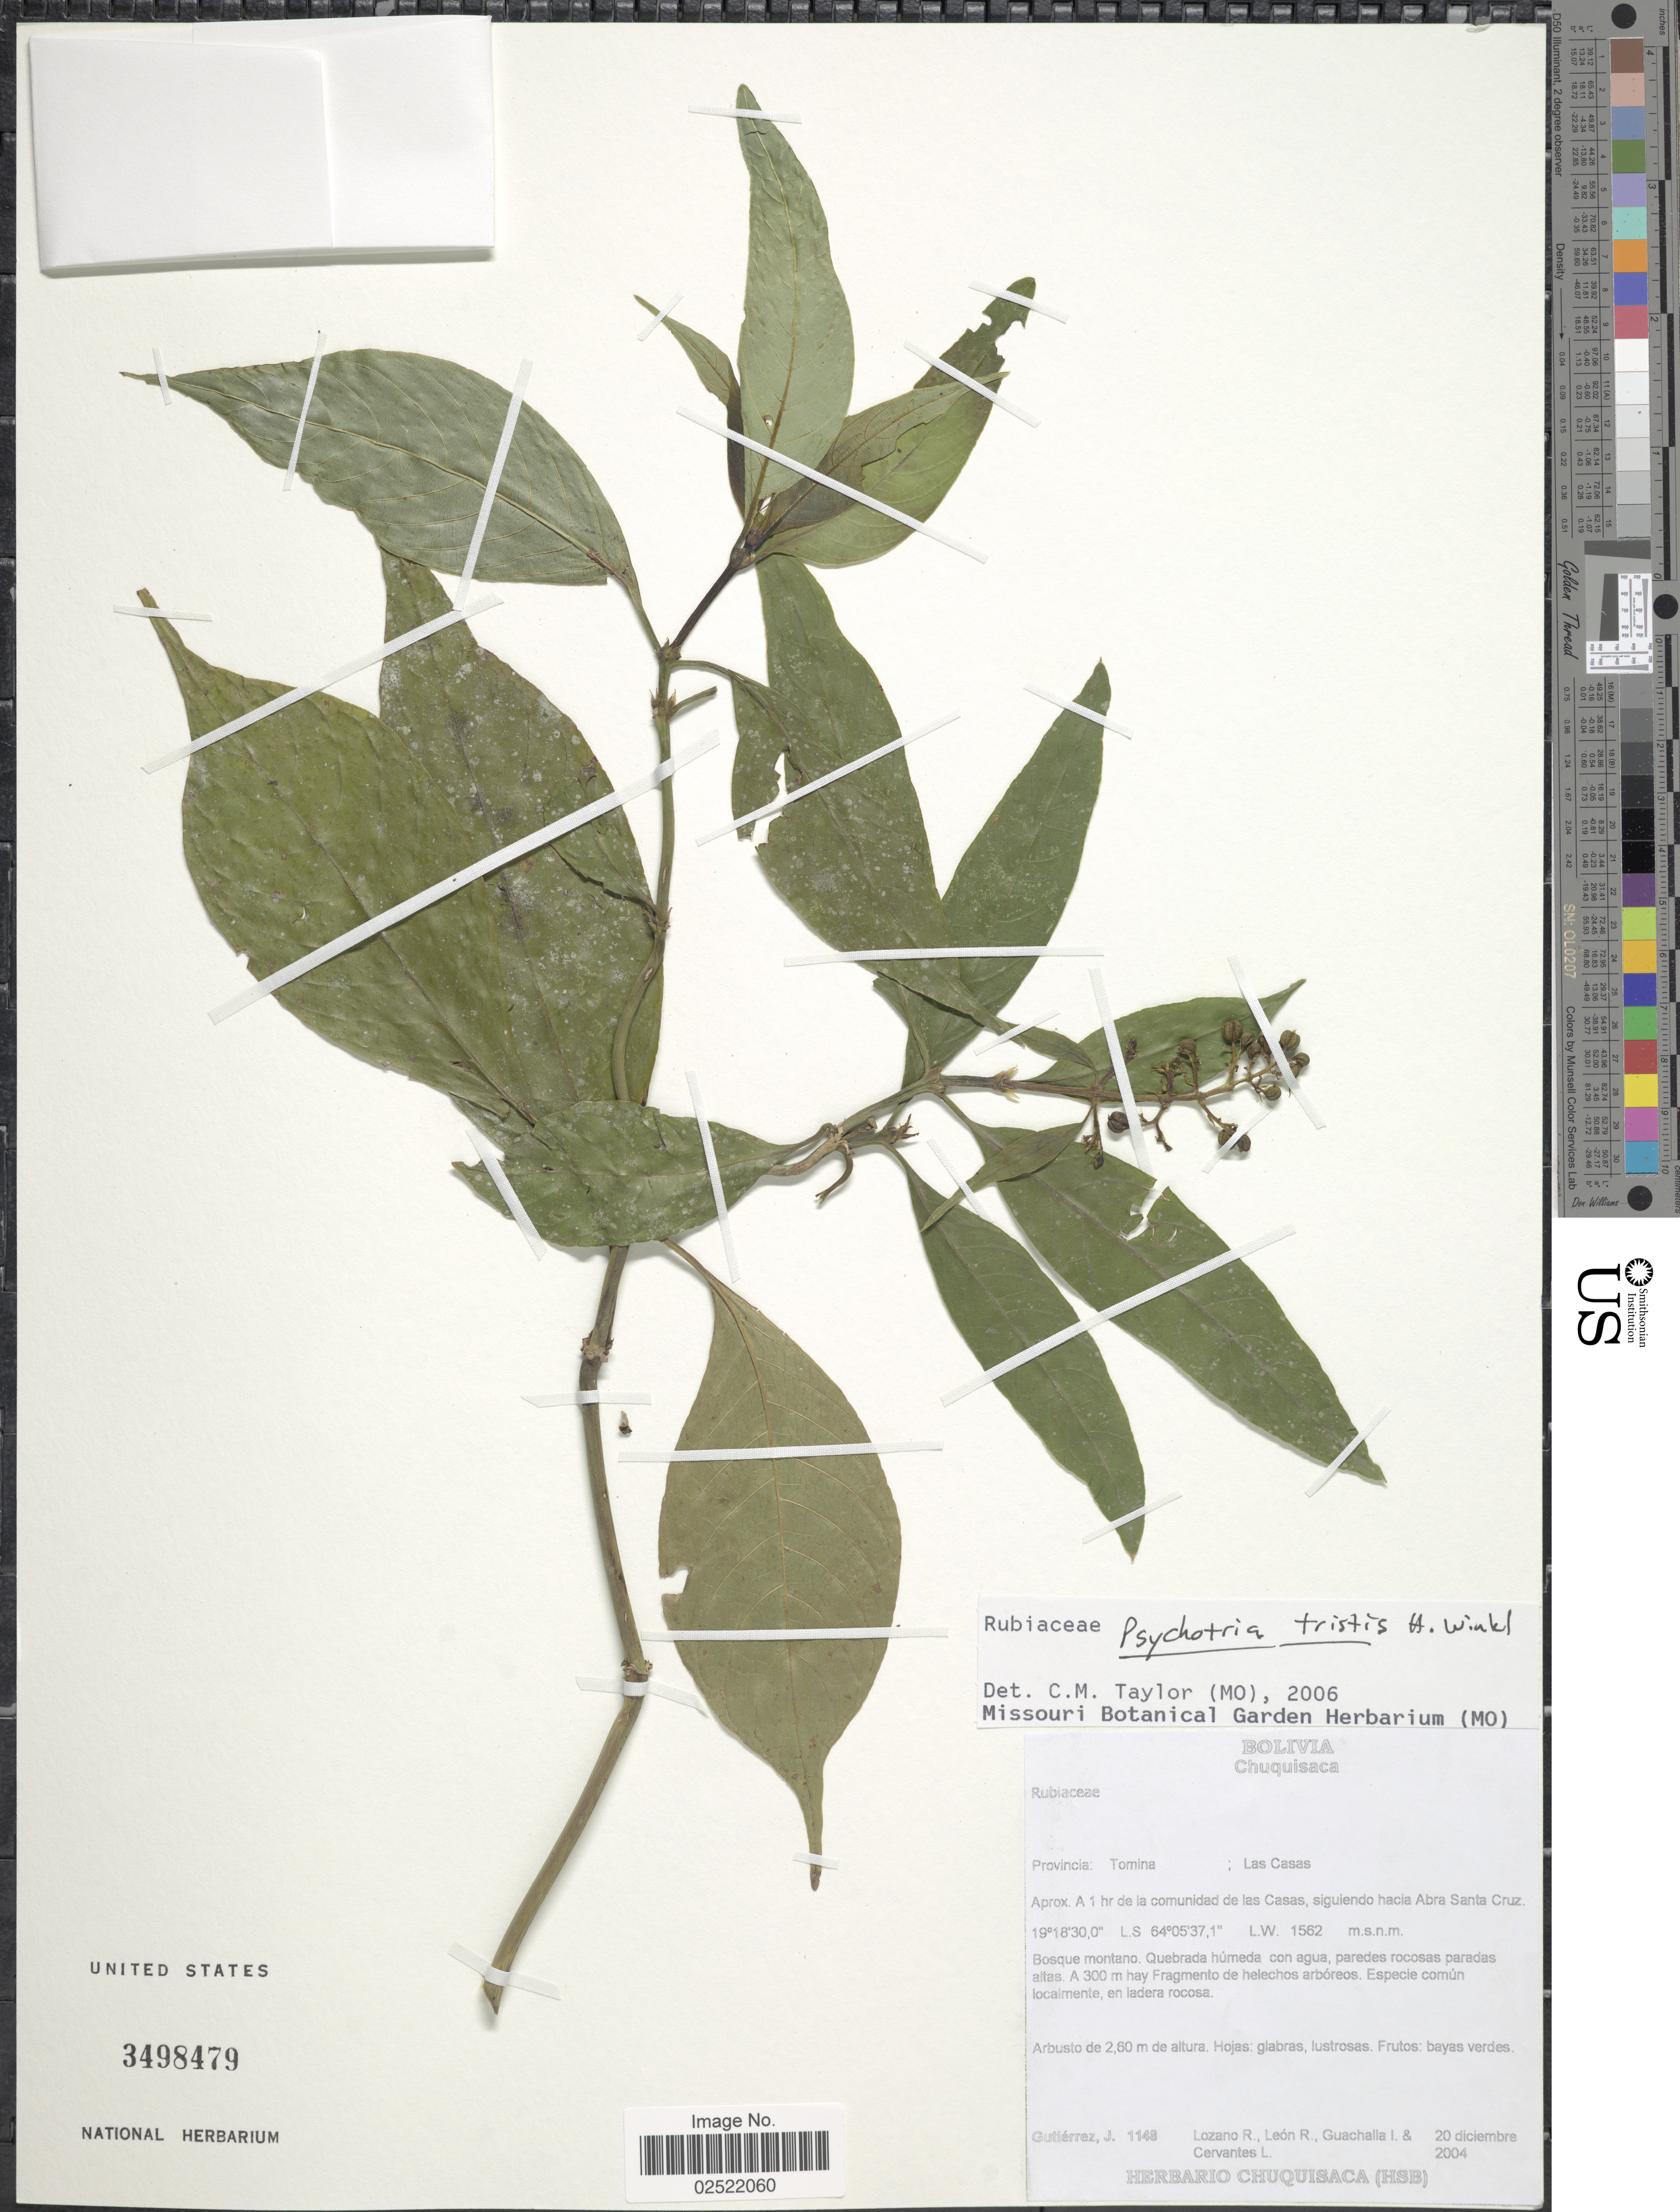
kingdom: Plantae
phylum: Tracheophyta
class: Magnoliopsida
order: Gentianales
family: Rubiaceae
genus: Psychotria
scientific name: Psychotria tristis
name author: H.J.P. Winkl.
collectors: J. Gutiérrez, R. Lozano, R. A. León, I. Guachalla & L. Cervantes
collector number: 1148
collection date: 2004-12-20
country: Bolivia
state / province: Chuquisaca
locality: Provincia: Tomina; Las Casas. Aprox. A 1 hr de la comunidad de las Casas, siguiendo hacia Abra Santa Cruz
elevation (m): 1562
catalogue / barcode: US 3498479